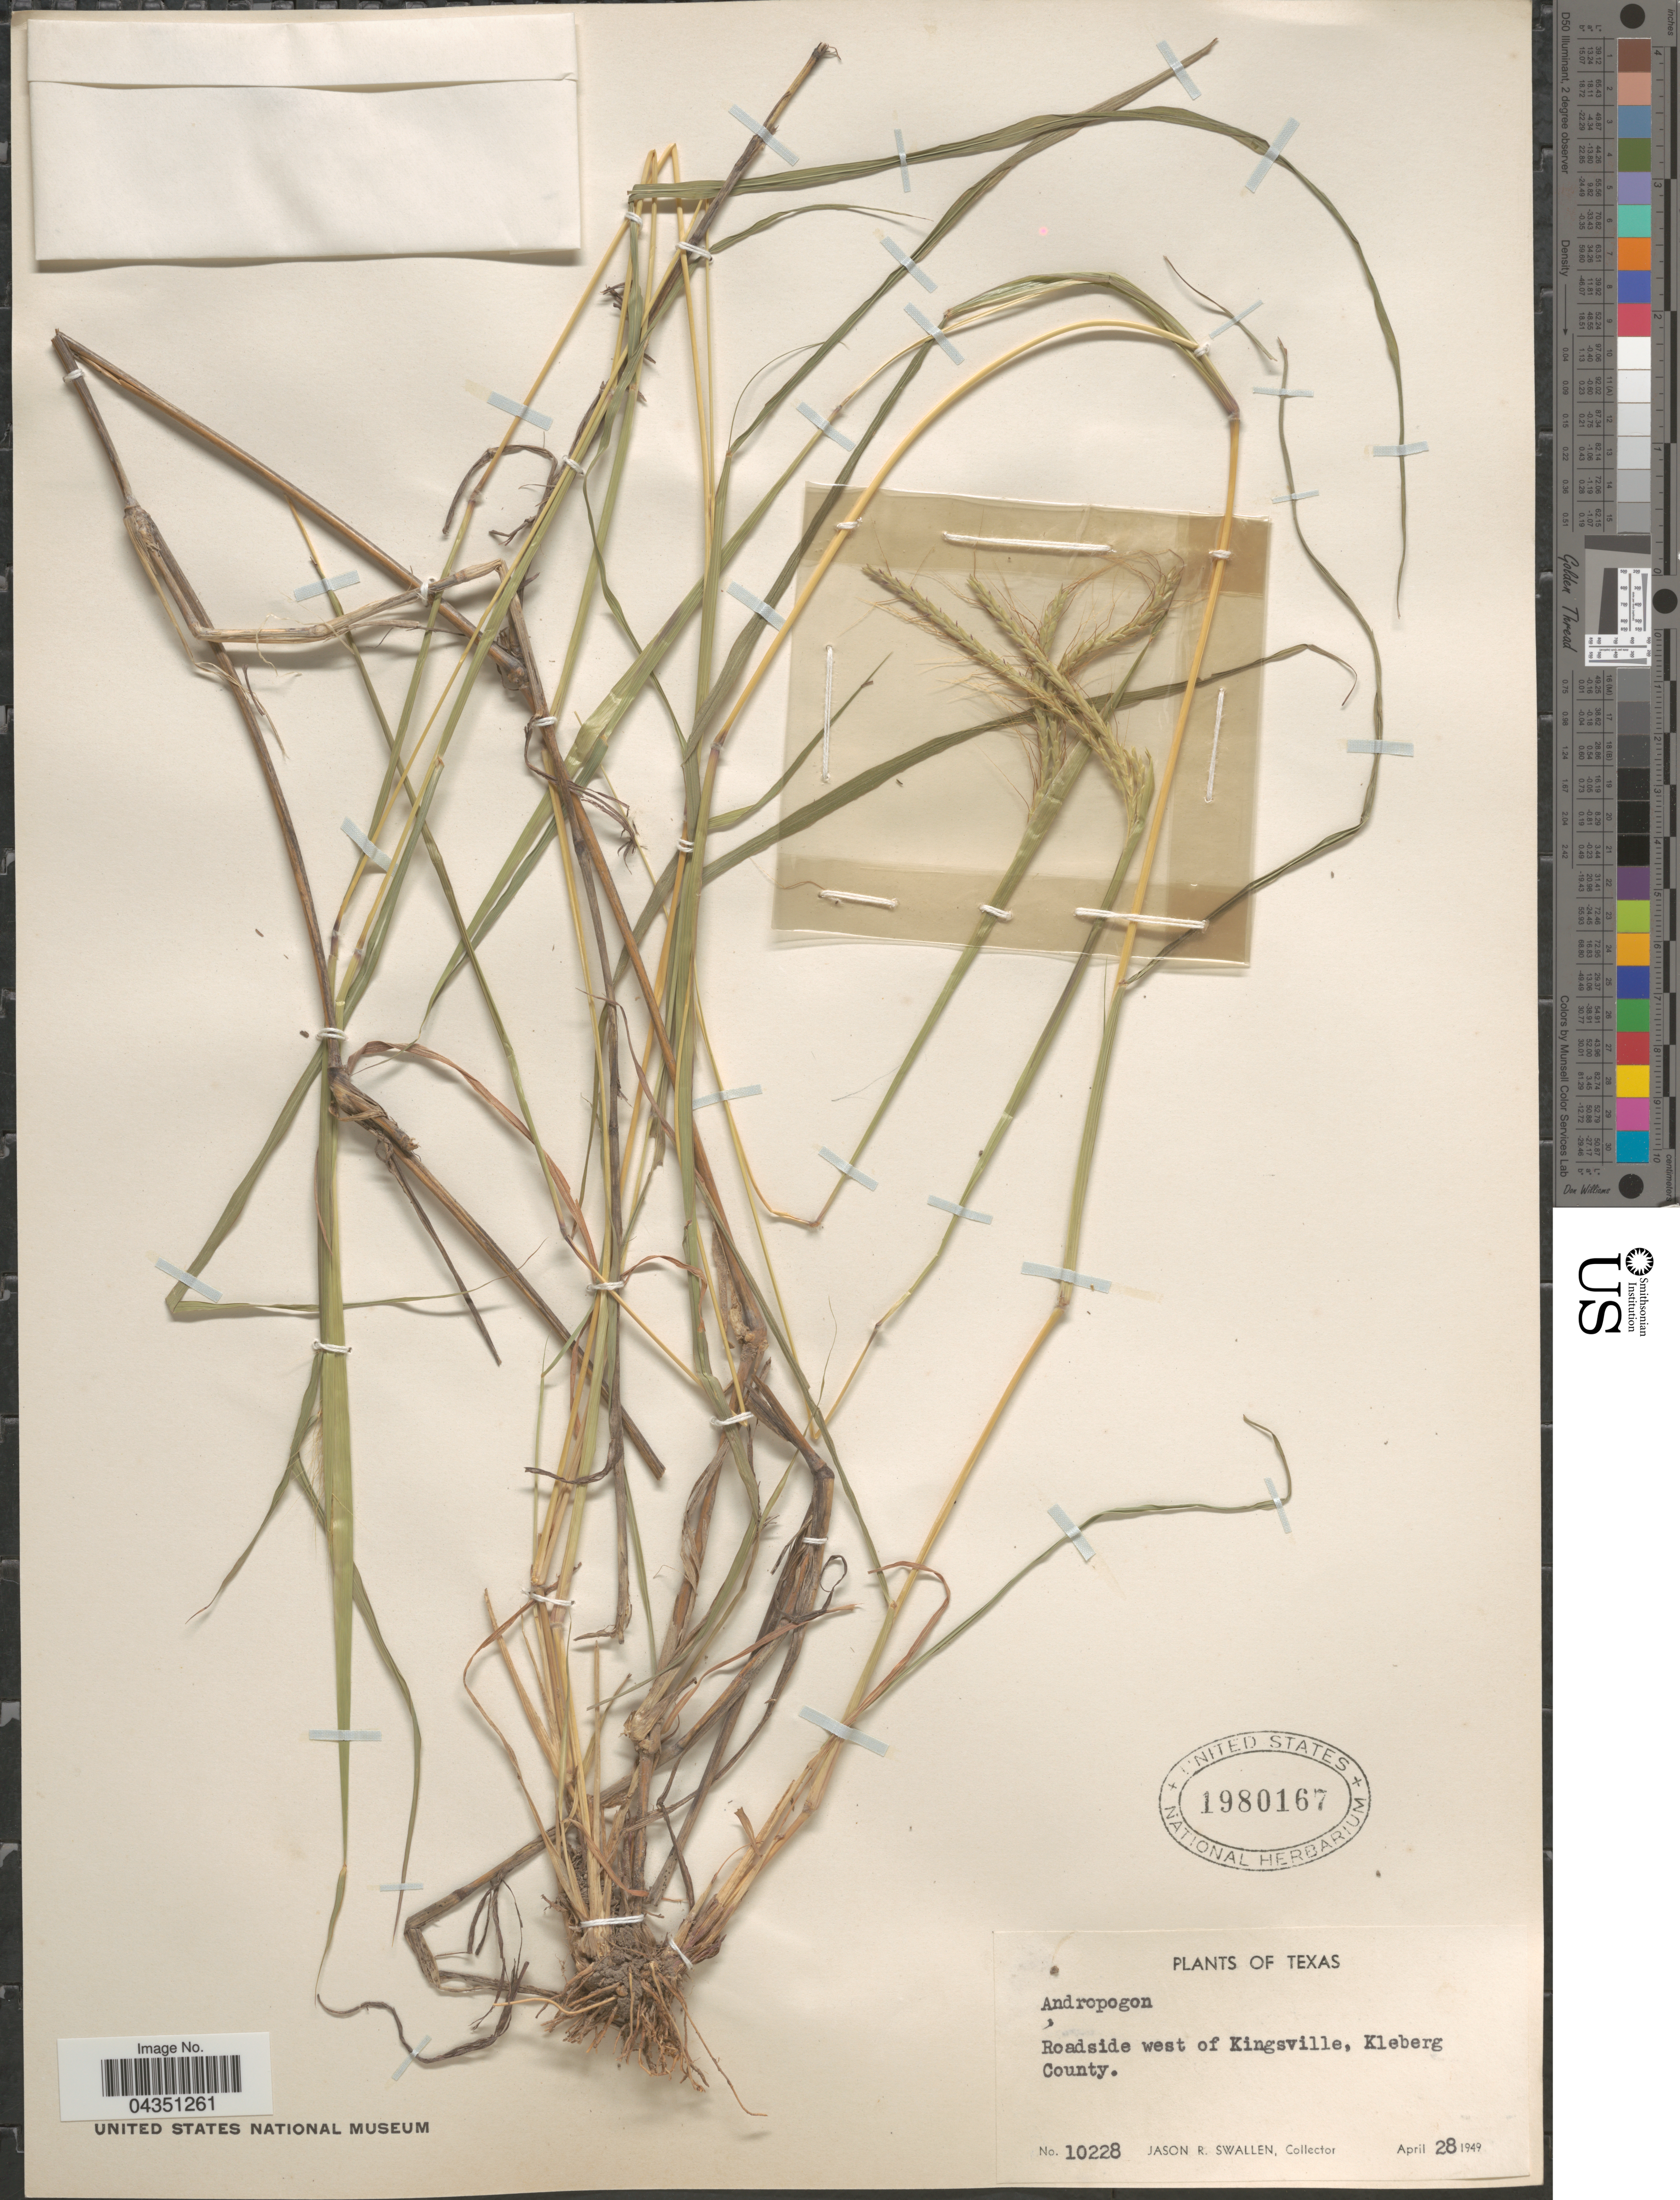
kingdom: Plantae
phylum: Tracheophyta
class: Liliopsida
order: Poales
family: Poaceae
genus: Dichanthium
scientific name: Dichanthium aristatum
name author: (Poir.) C.E. Hubb.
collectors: J. R. Swallen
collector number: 10228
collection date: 1949-04-28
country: United States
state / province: Texas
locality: Roadside west of Kingsville, Kleberg County.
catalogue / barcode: US 1980167